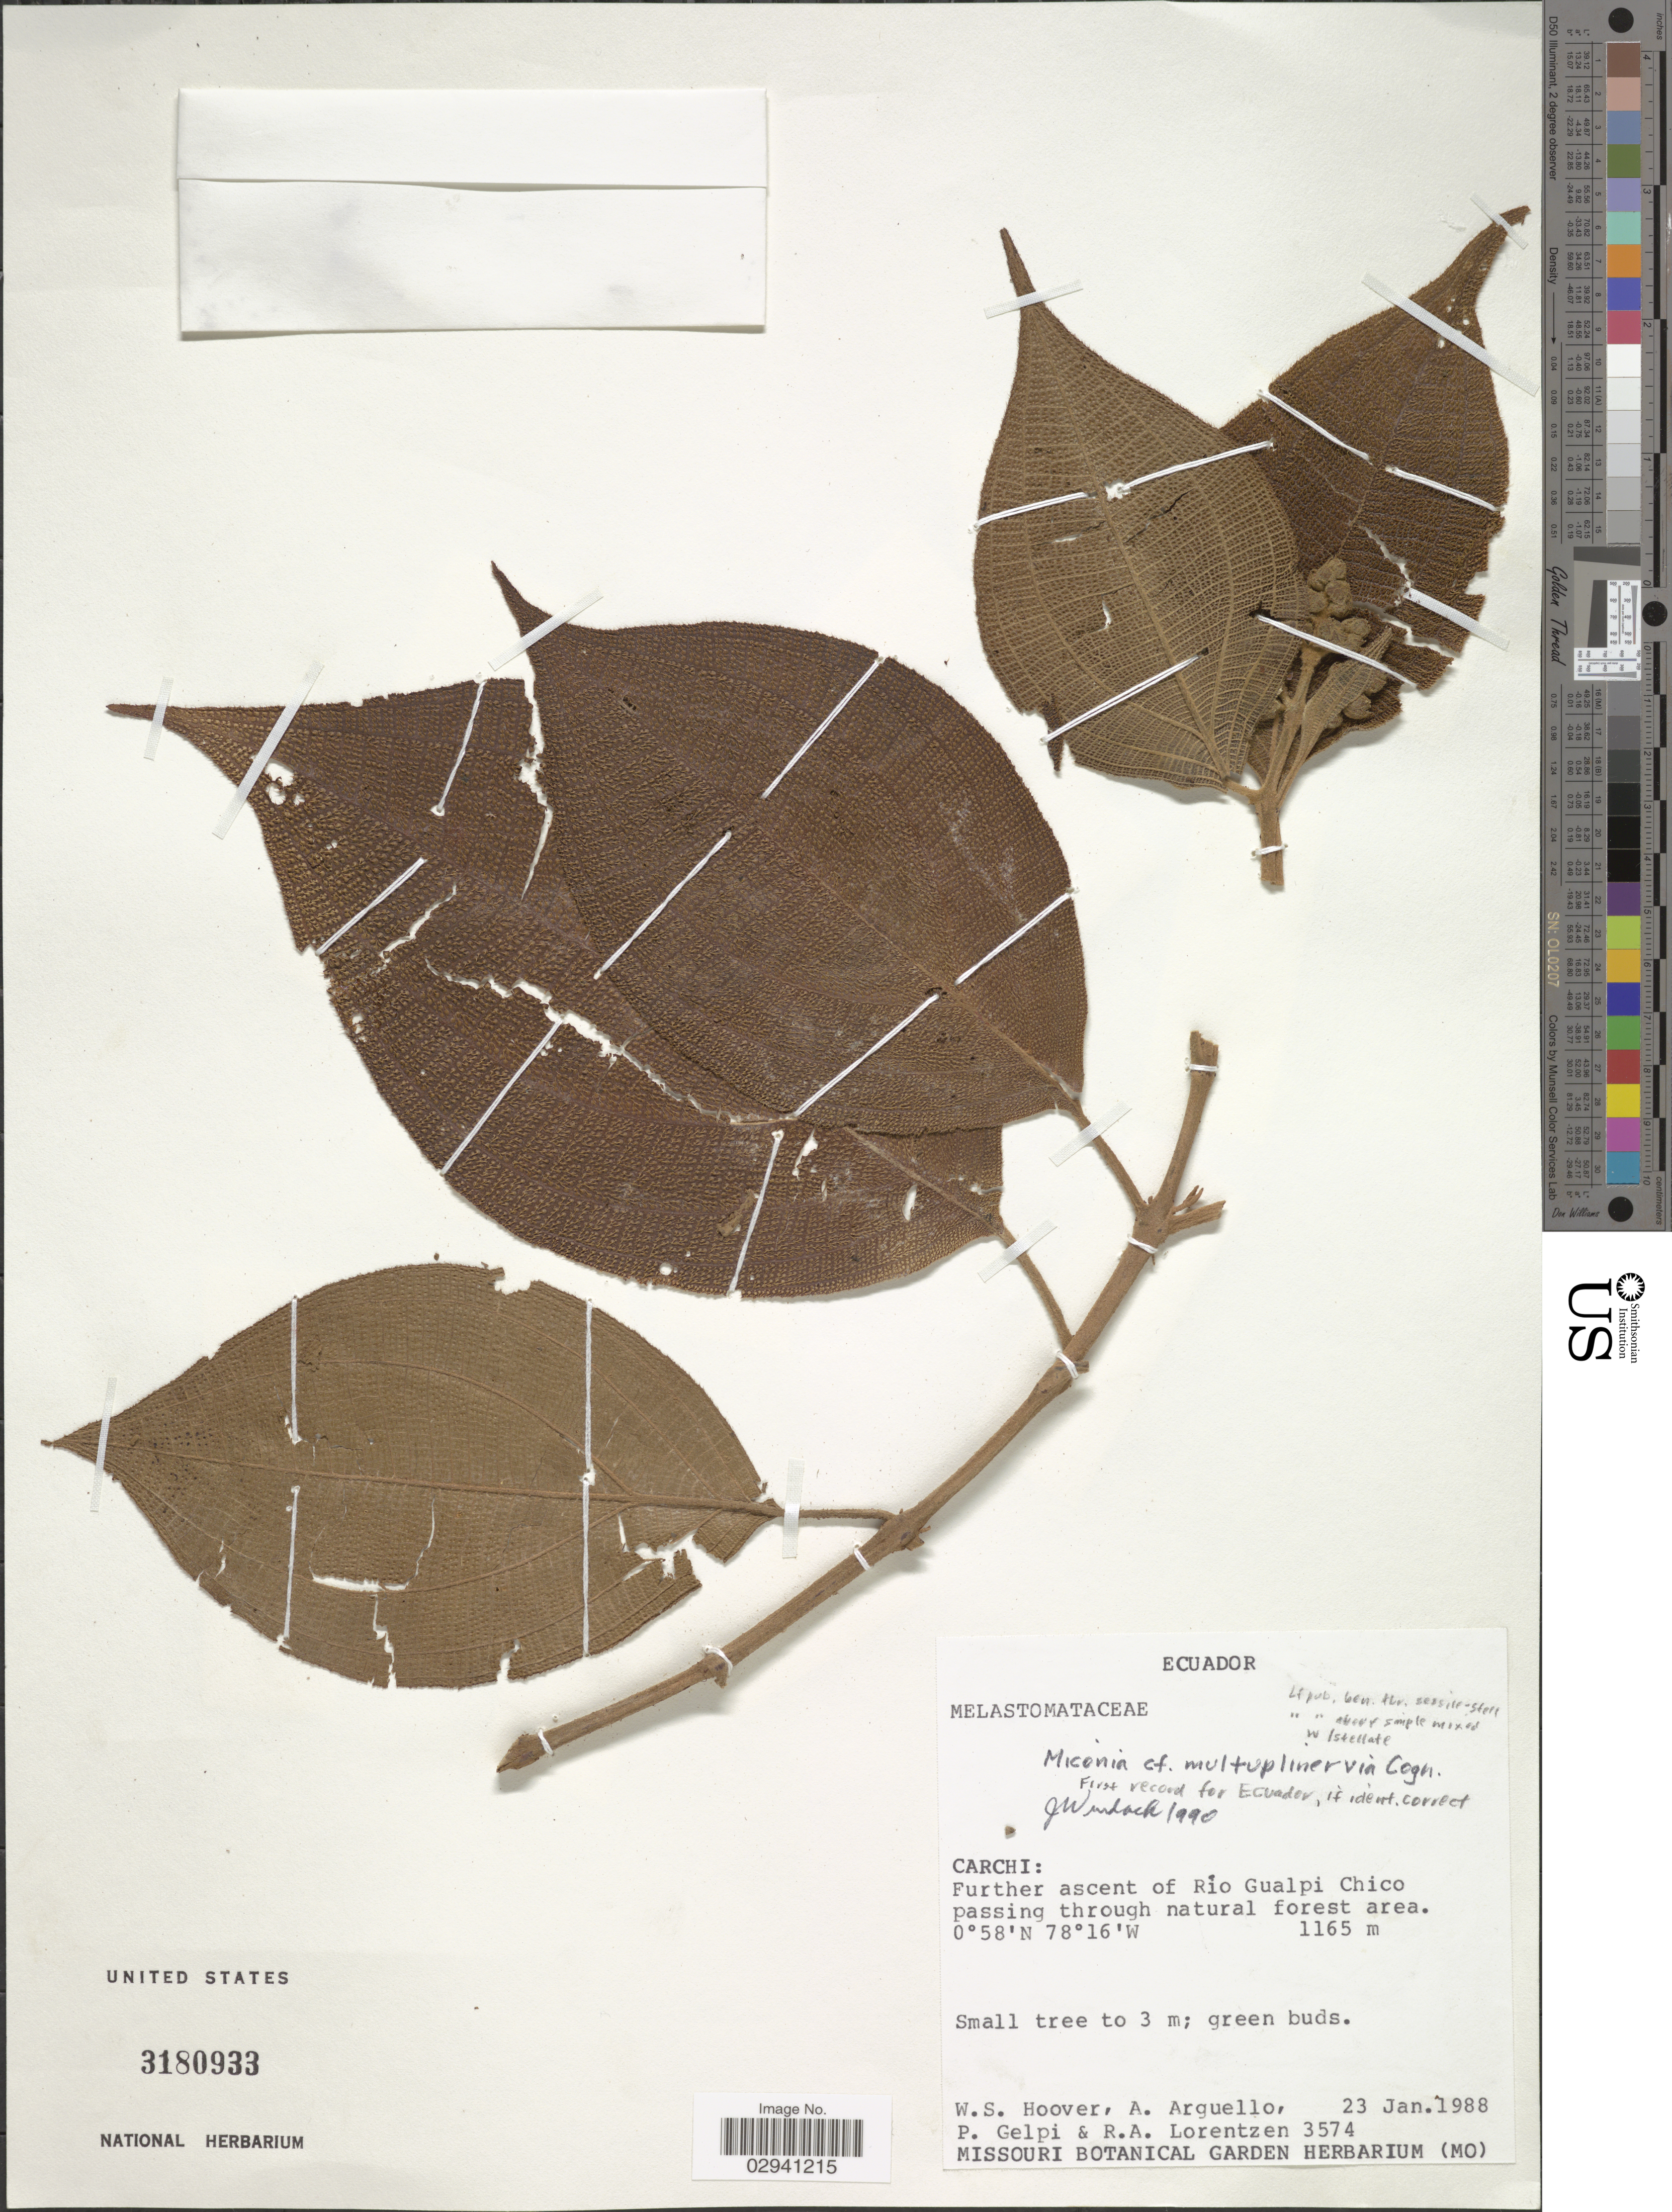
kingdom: Plantae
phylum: Tracheophyta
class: Magnoliopsida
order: Myrtales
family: Melastomataceae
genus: Miconia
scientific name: Miconia multiplinervia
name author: Cogn.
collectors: W. S. Hoover, A. Arguello, P. Gelpi & R. Lorentzen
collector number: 3574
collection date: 1988-01-23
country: Ecuador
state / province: Carchi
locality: Carchi: Further ascent of Río Gualpi Chicopassing through natural forest area.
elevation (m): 1165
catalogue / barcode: US 3180933